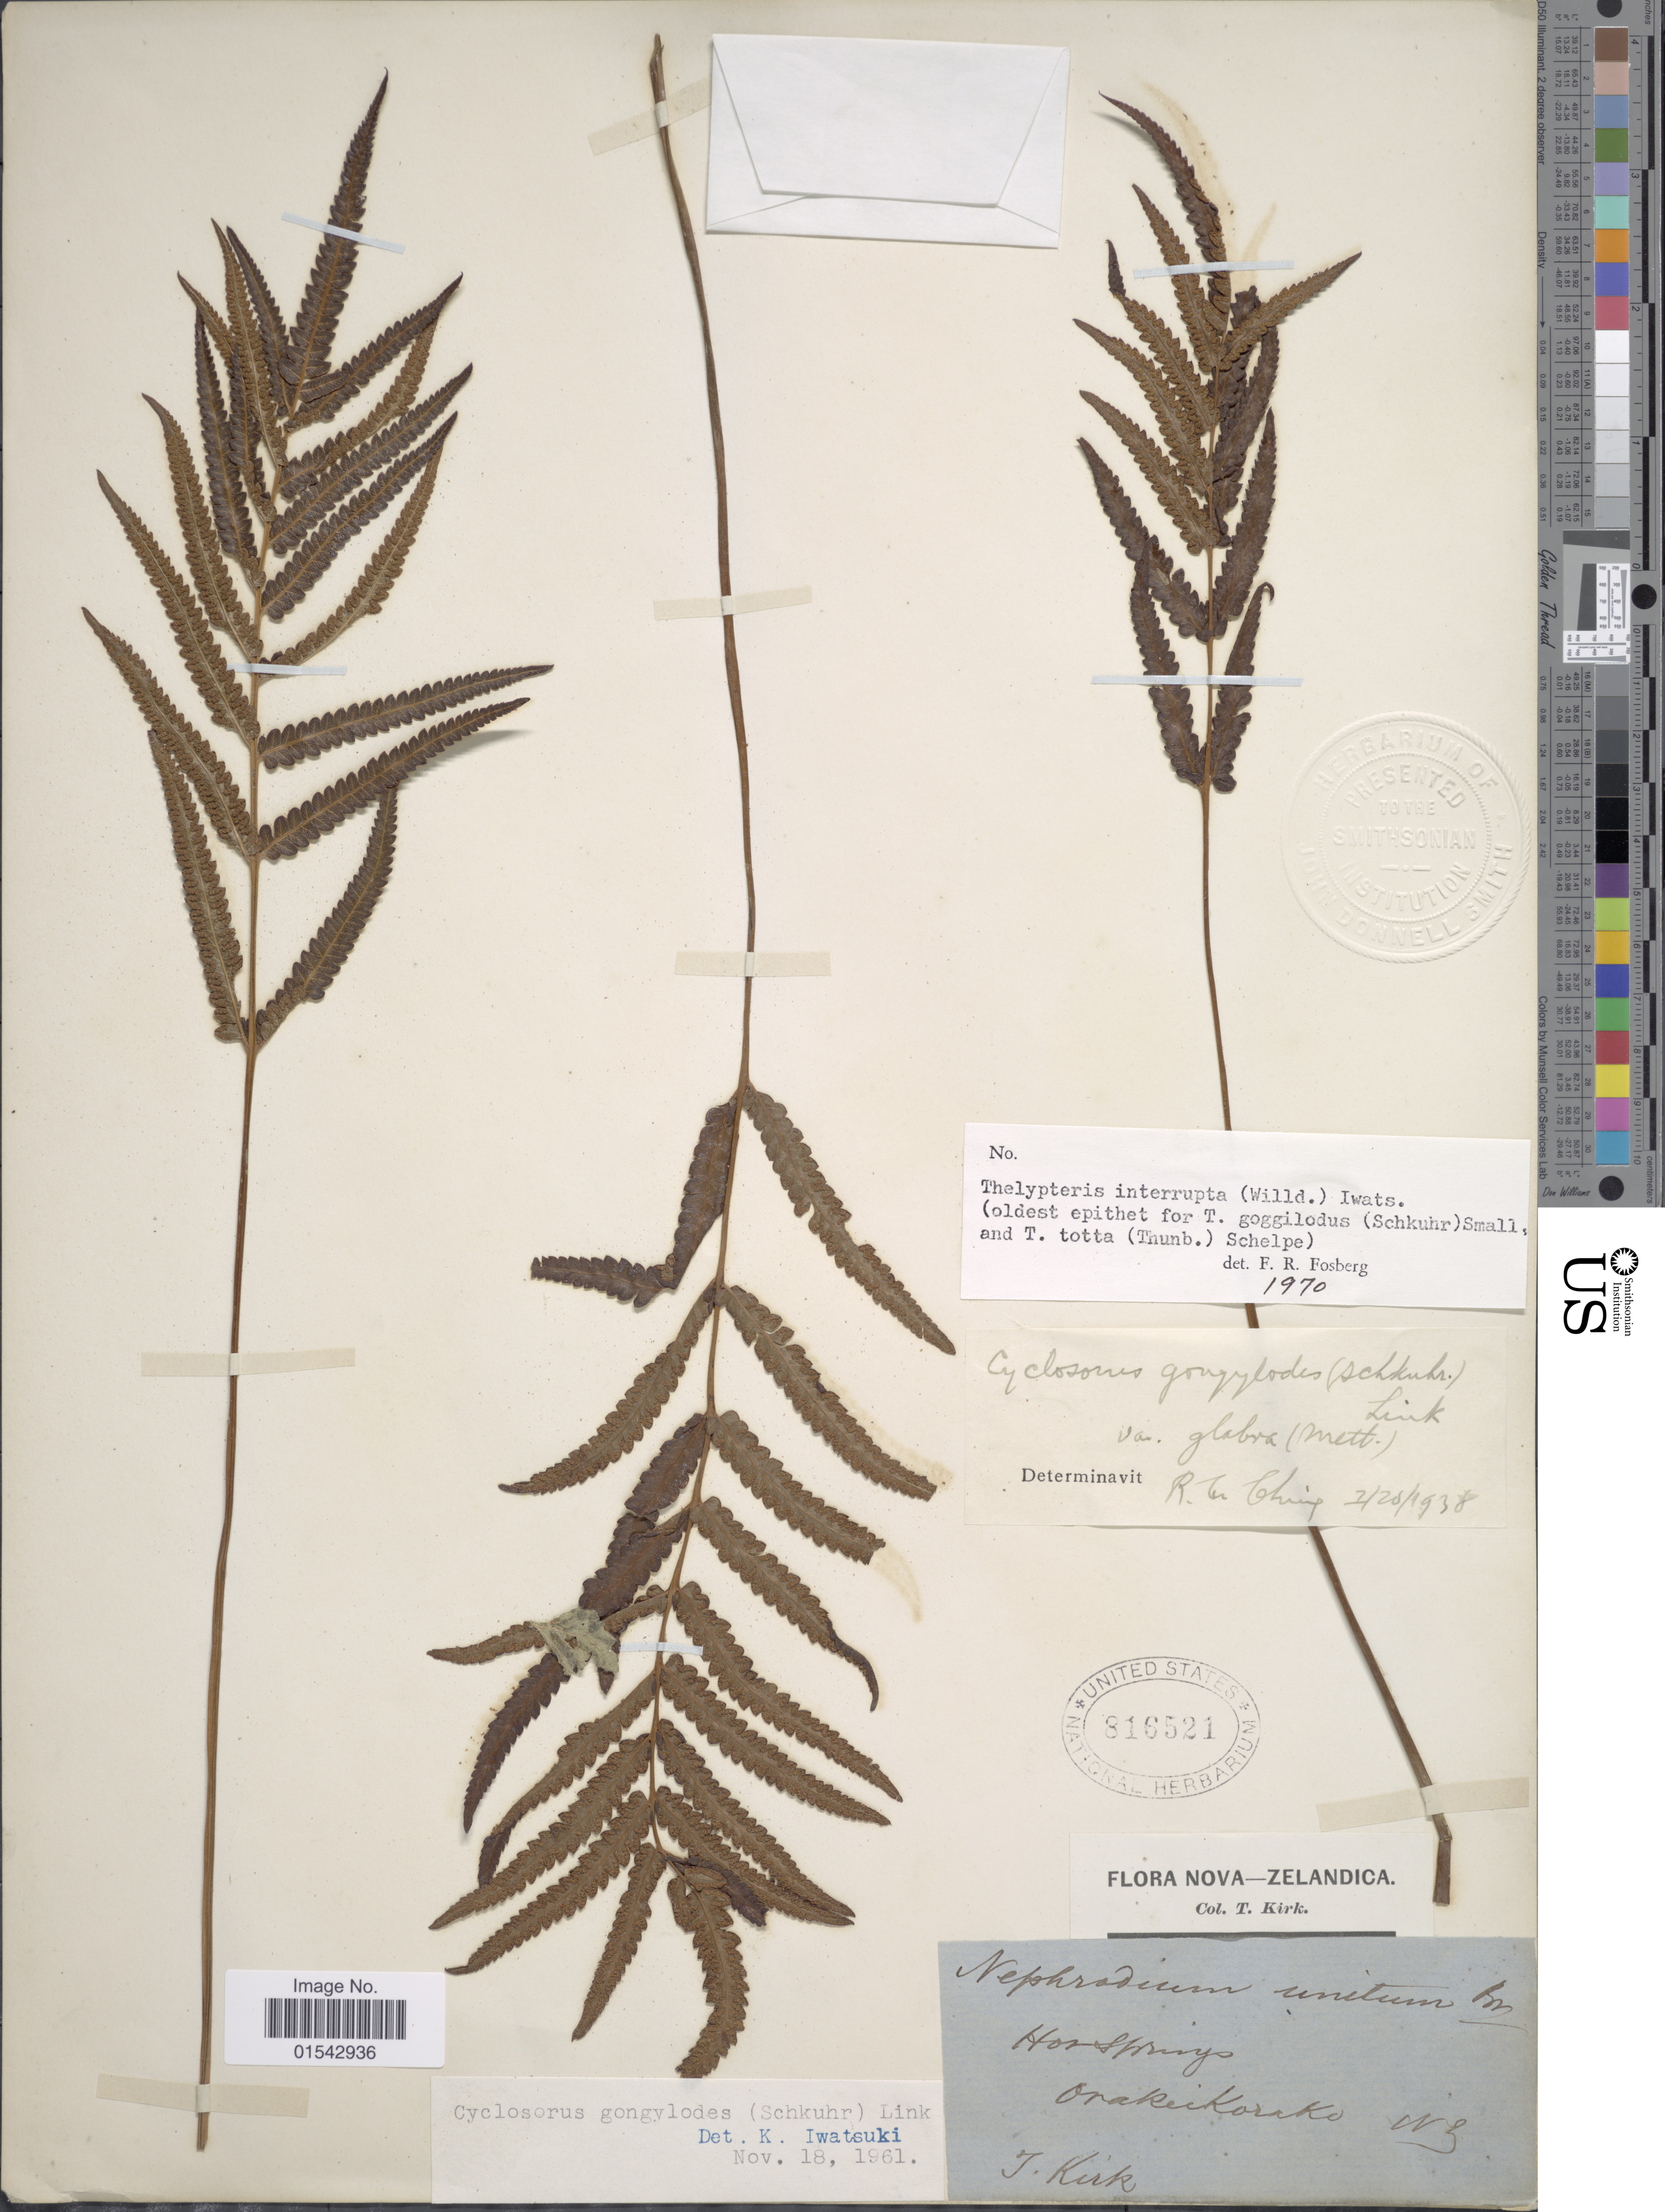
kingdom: Plantae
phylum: Tracheophyta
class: Polypodiopsida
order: Polypodiales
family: Thelypteridaceae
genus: Cyclosorus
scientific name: Cyclosorus interruptus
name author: (Willd.) H. Itô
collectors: T. Kirk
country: New Zealand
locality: Nova-Zelandica, Hot Springs, Orakei Korako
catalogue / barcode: US 316521